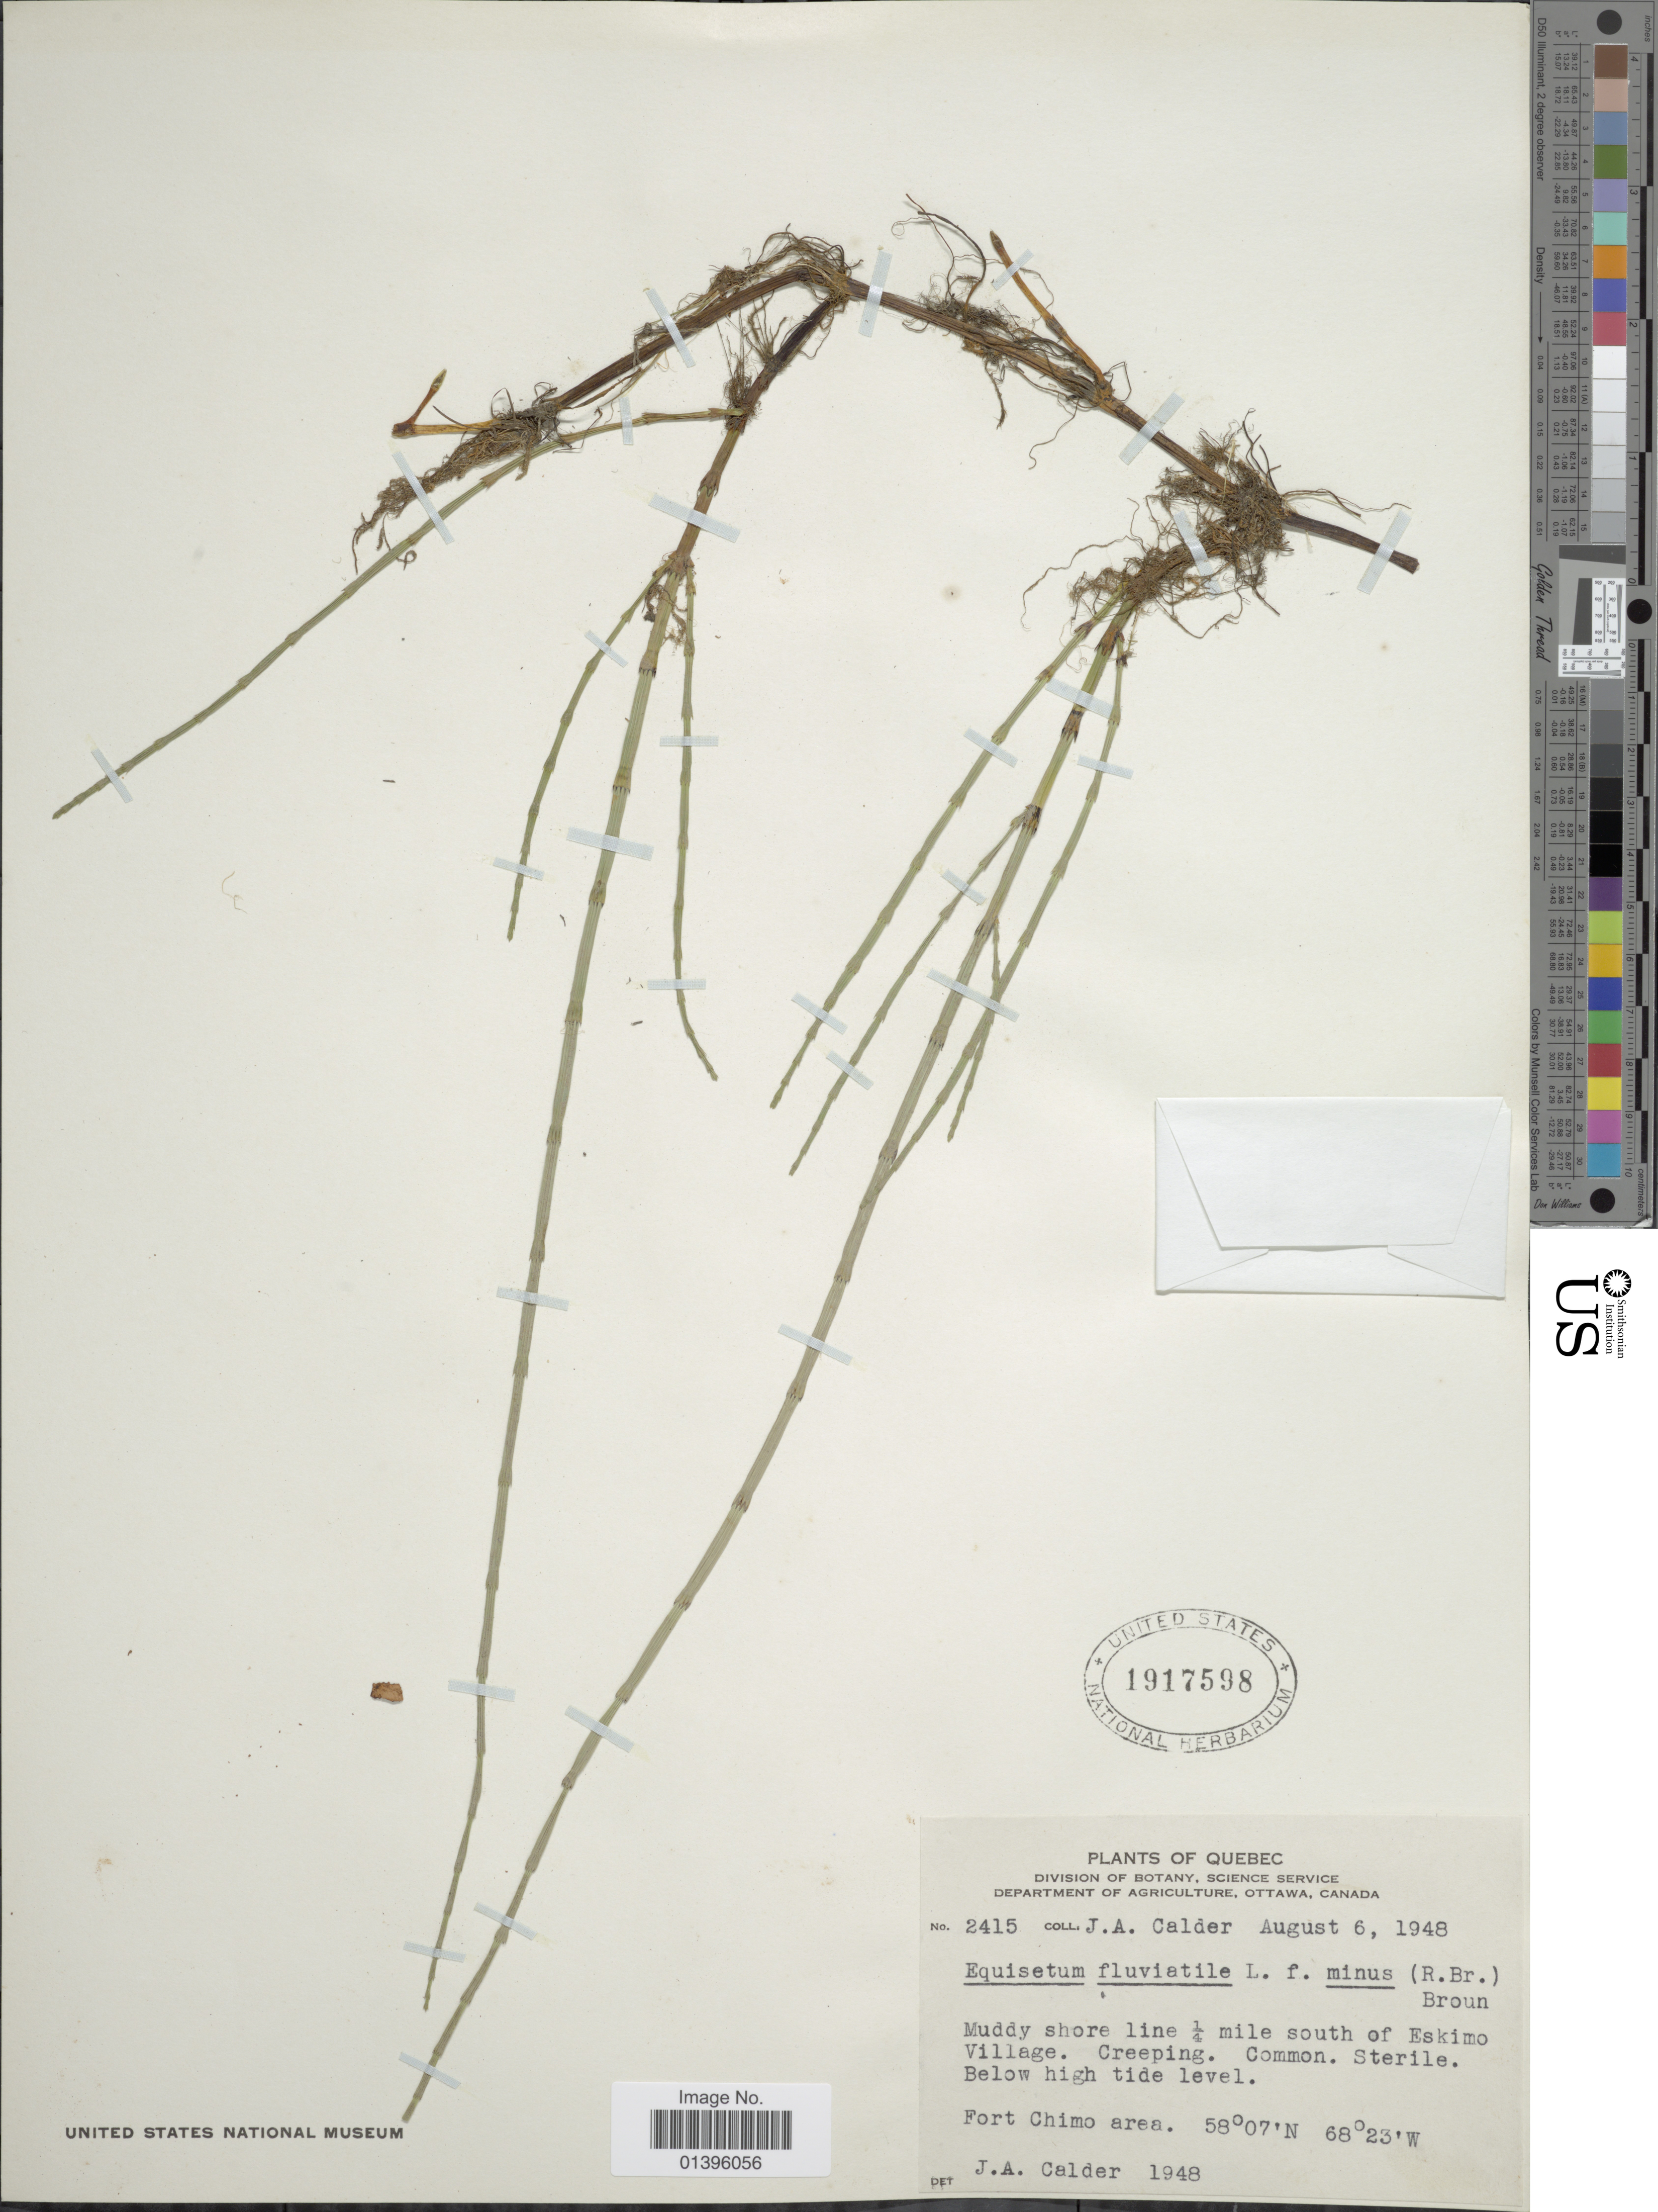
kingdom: Plantae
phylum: Tracheophyta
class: Polypodiopsida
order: Equisetales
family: Equisetaceae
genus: Equisetum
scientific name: Equisetum fluviatile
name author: L.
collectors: J. A. Calder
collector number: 2415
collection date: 1948-08-06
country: Canada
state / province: Quebec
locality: Muddy shore line ¼ mile south of Eskimo Village. Fort Chimo area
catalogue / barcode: US 1917598